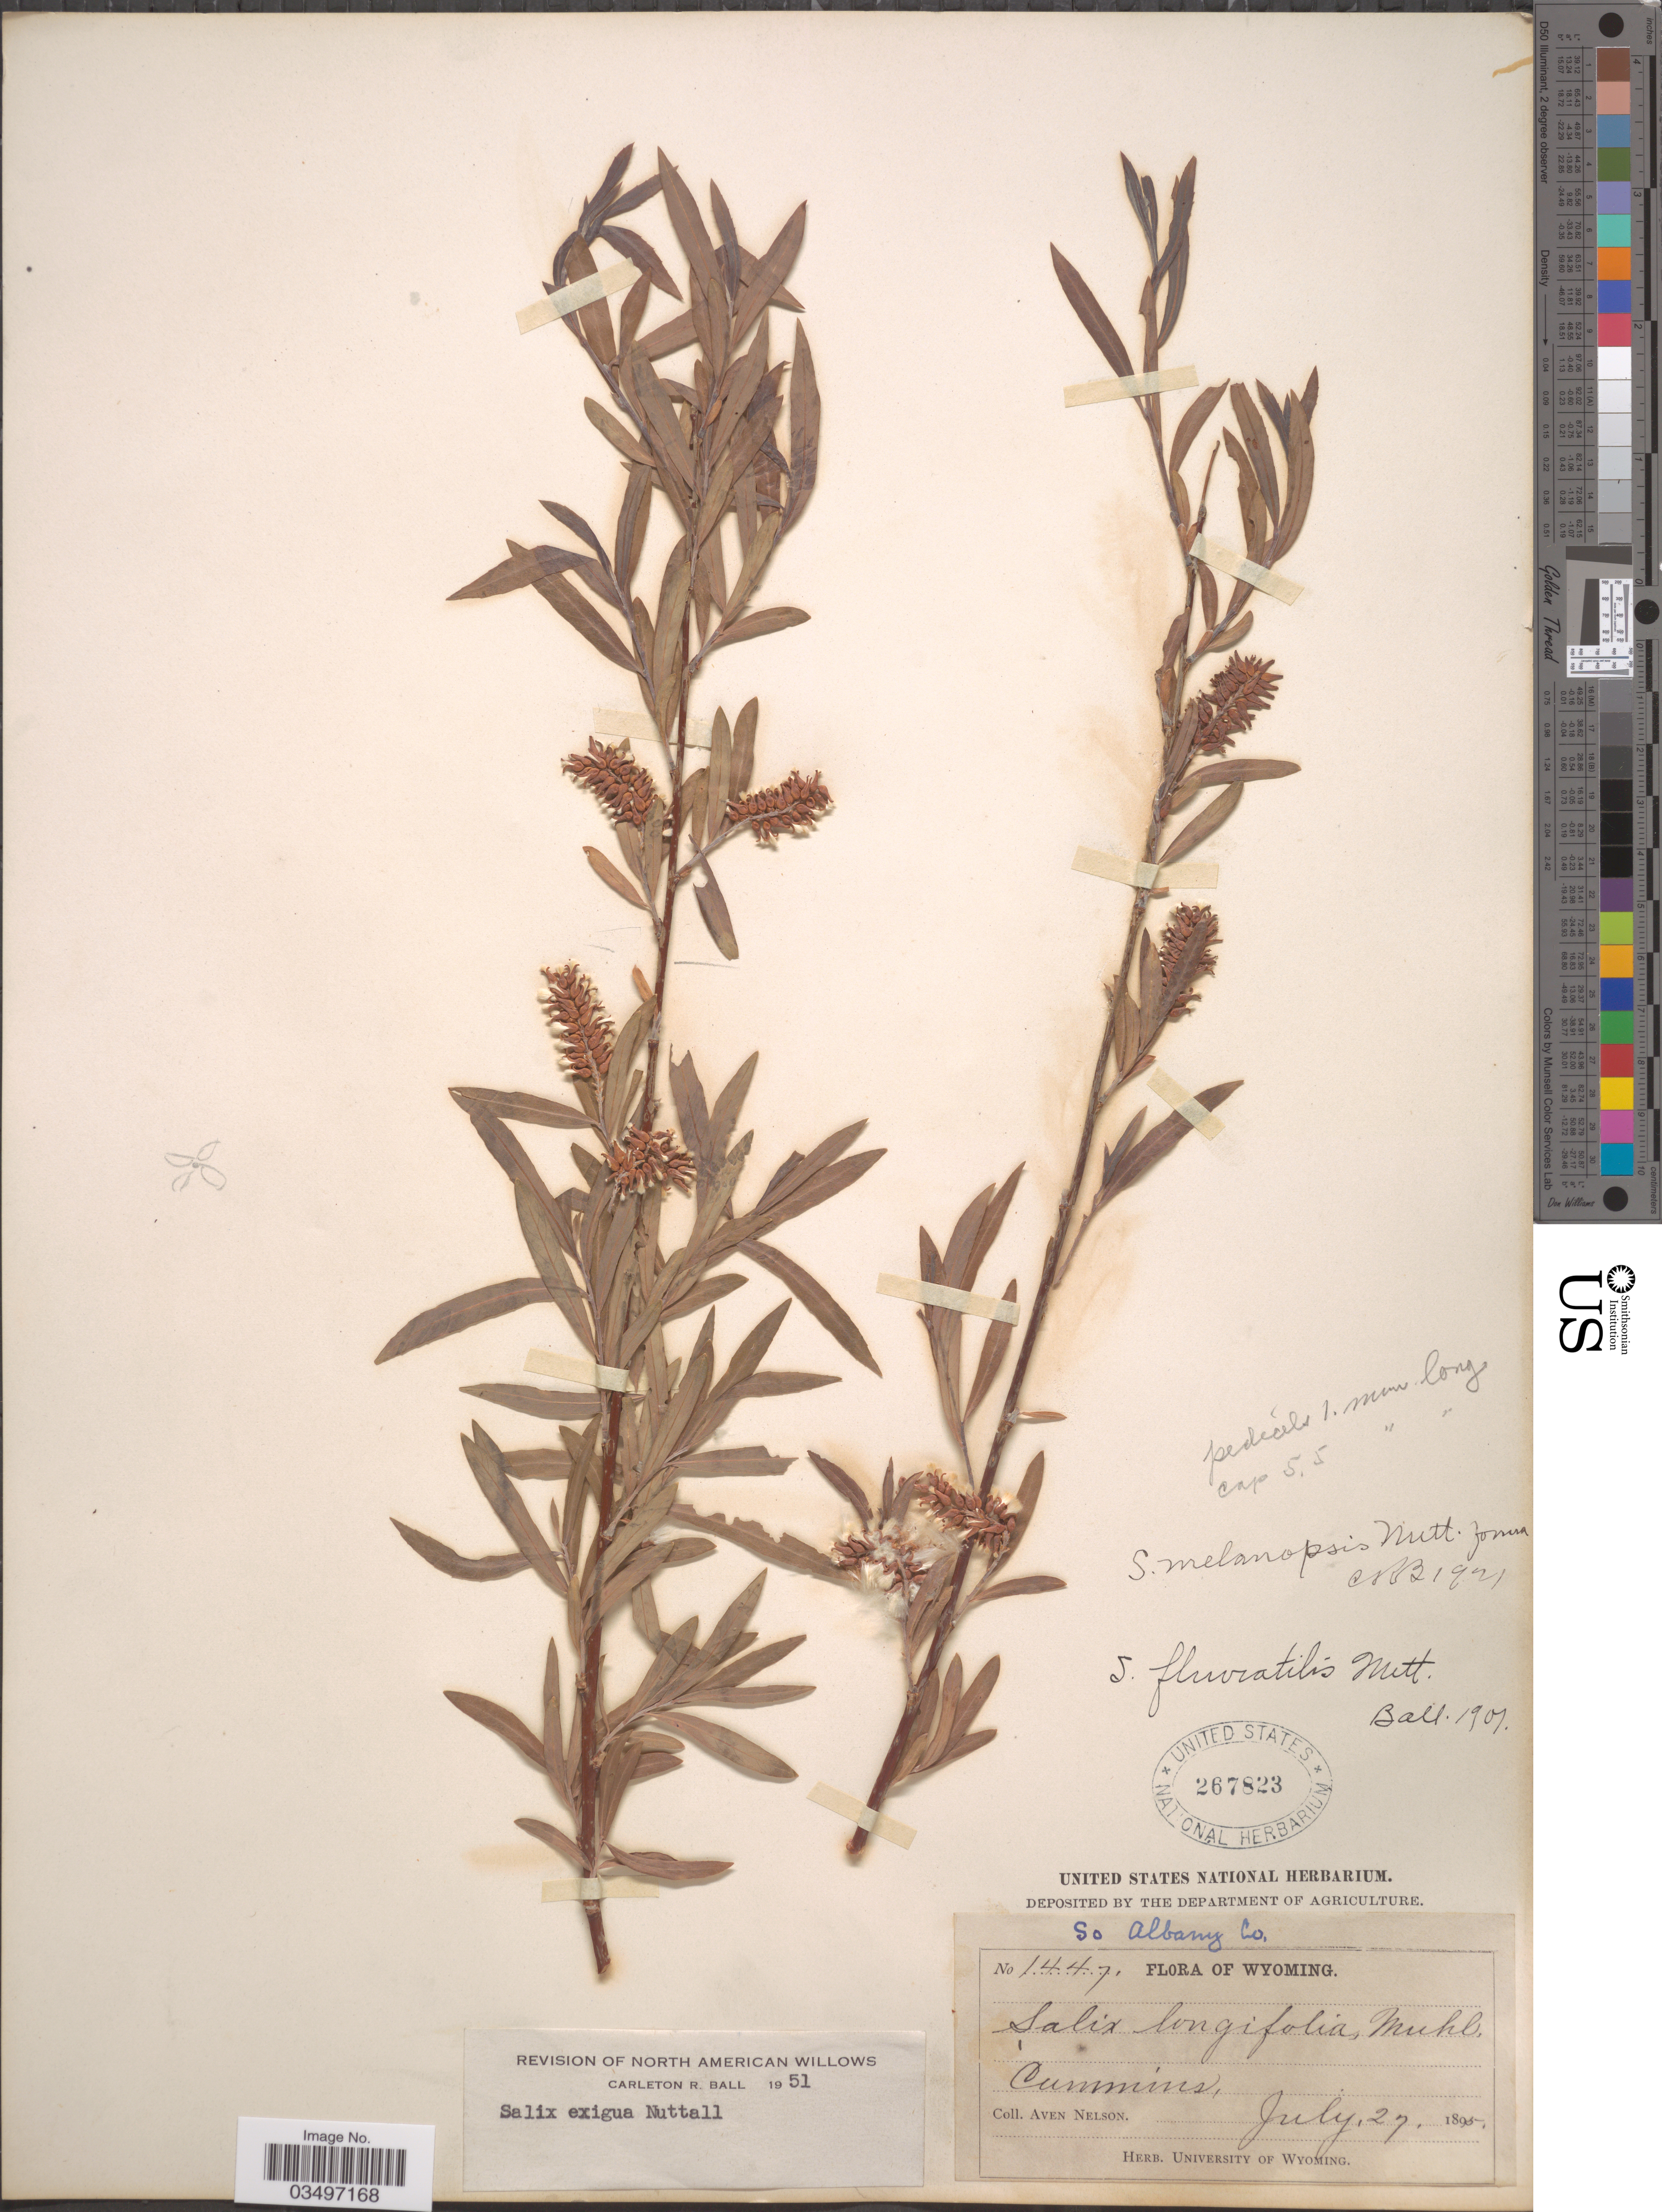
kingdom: Plantae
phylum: Tracheophyta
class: Magnoliopsida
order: Malpighiales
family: Salicaceae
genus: Salix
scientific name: Salix exigua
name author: Nutt.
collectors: A. Nelson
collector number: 1447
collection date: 1895-07-27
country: United States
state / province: Wyoming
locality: So Albany Co. Cummins.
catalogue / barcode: US 267823